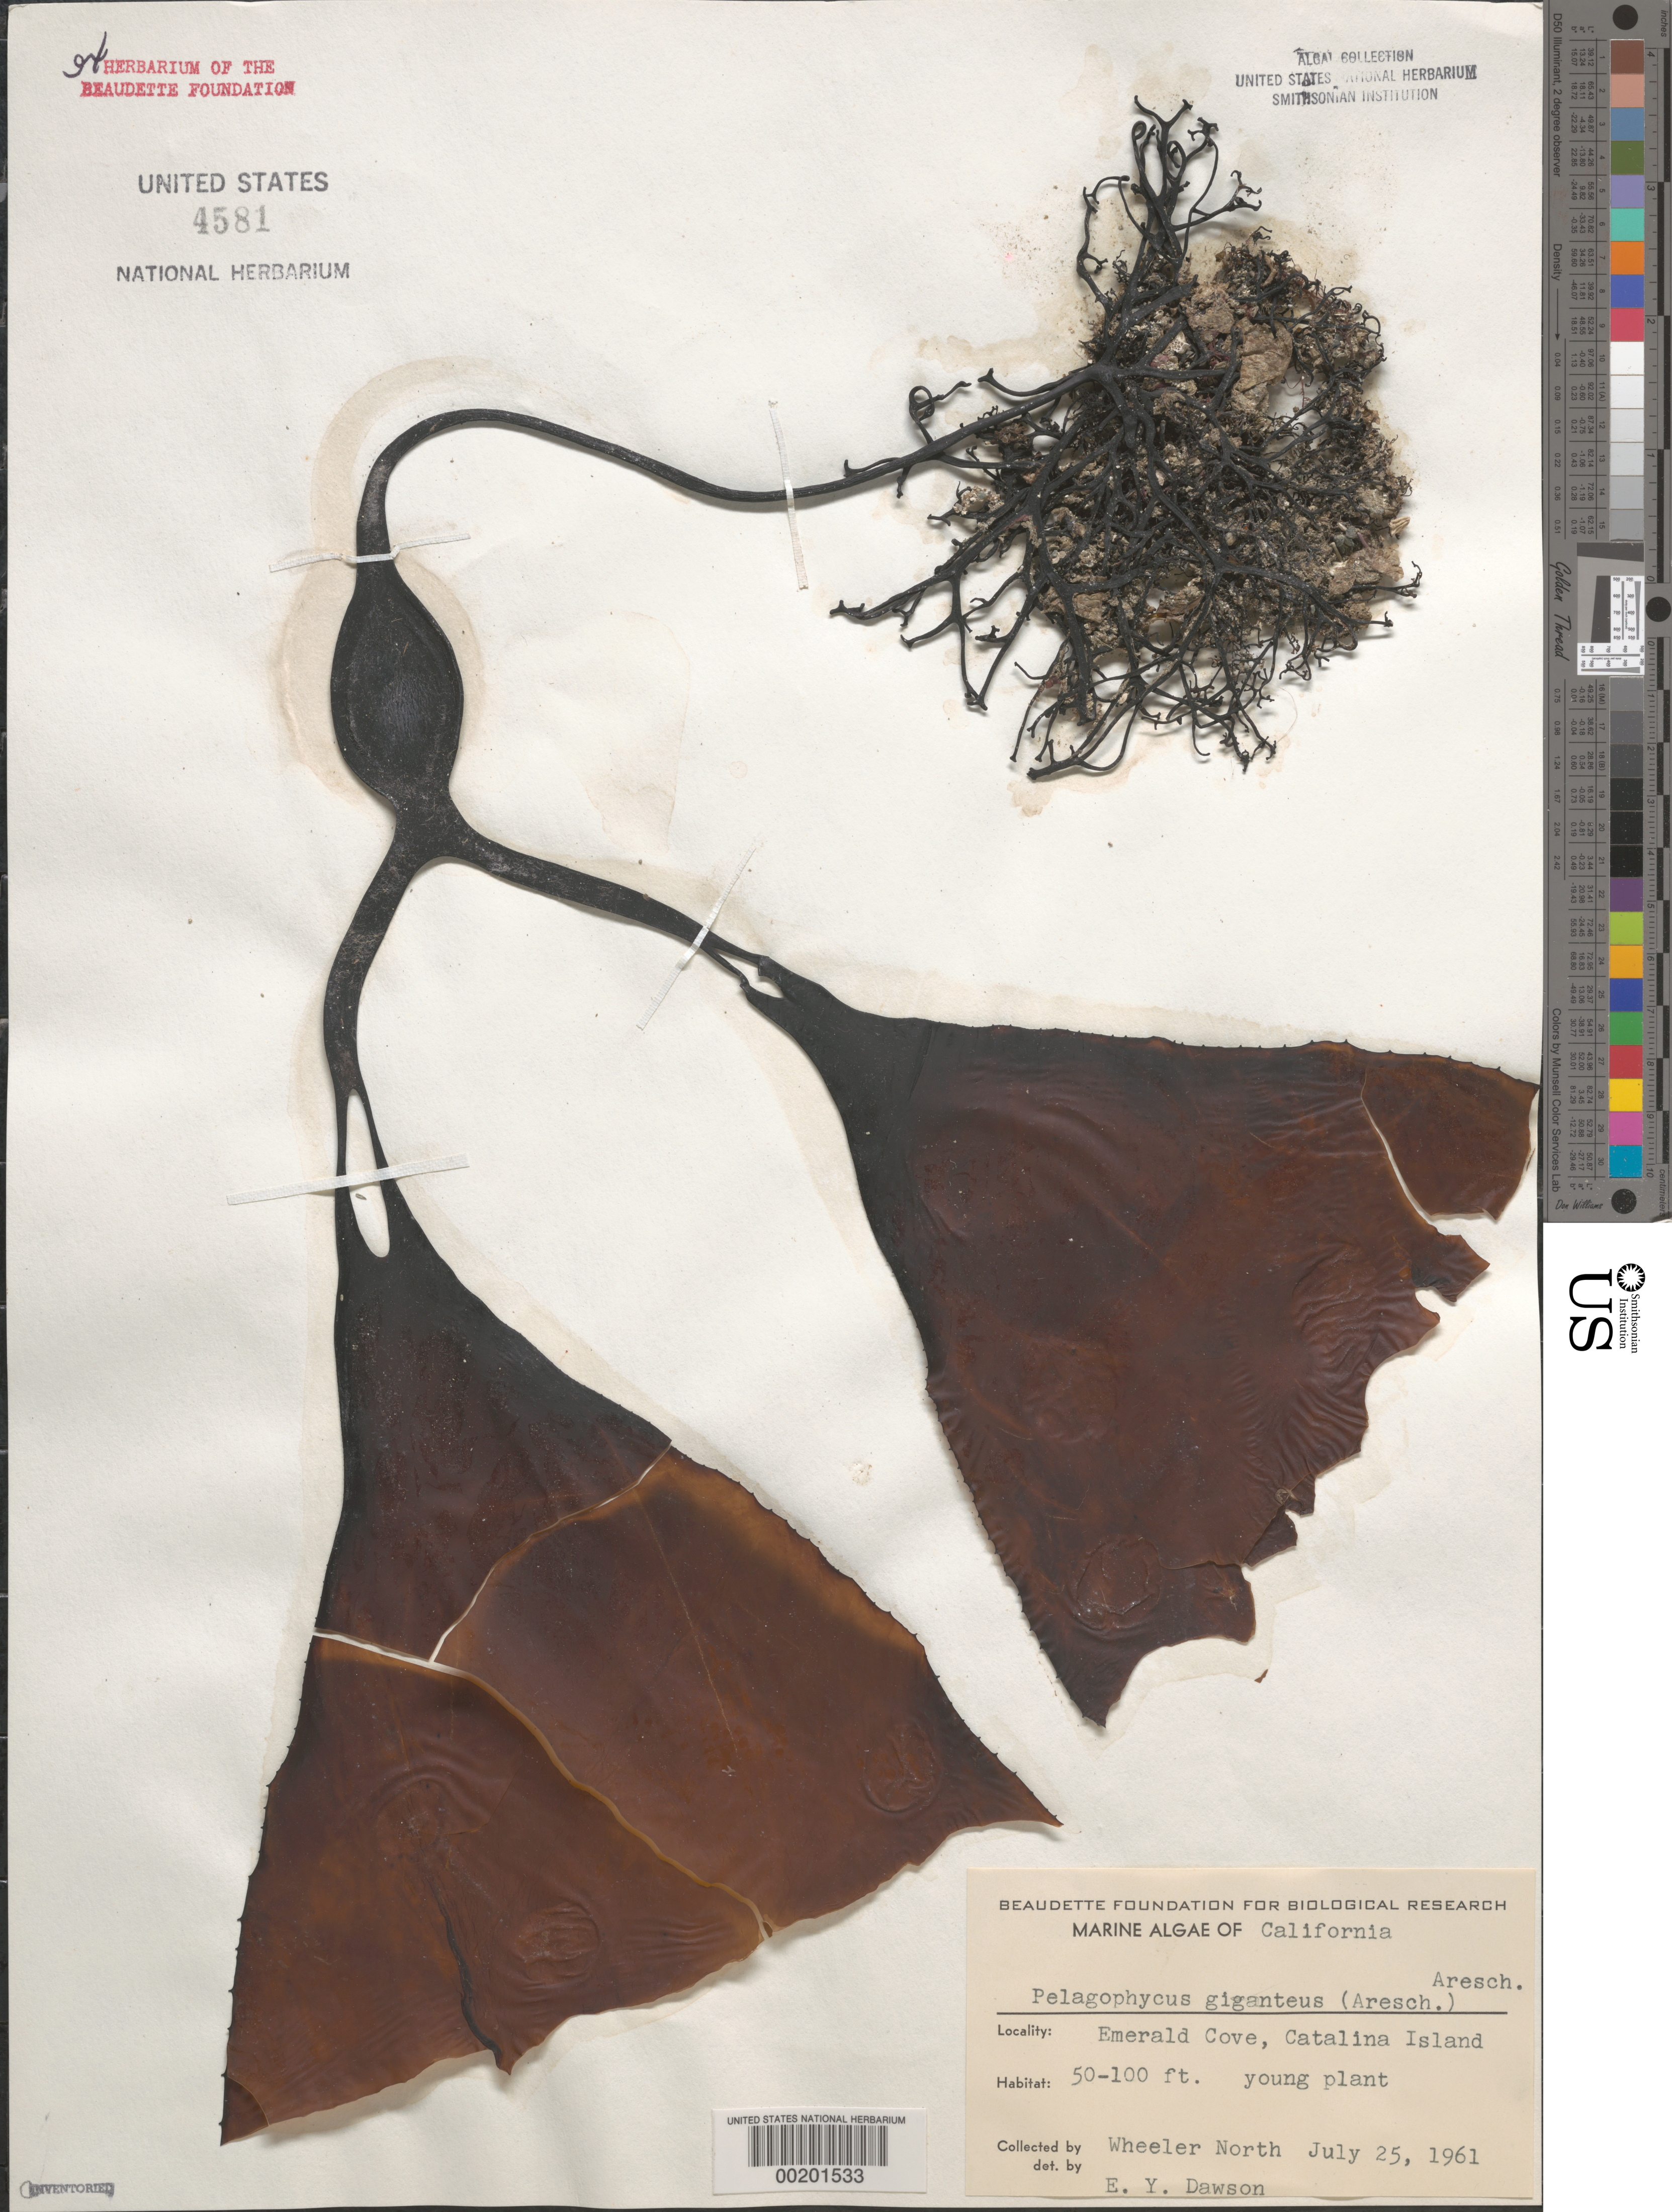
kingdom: Chromista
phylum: Ochrophyta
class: Phaeophyceae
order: Laminariales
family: Laminariaceae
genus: Pelagophycus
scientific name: Pelagophycus porra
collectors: W. North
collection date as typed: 25 Jul 1961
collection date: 1961-07-25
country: United States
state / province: California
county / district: Los Angeles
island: Santa Catalina Island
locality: Emerald Cove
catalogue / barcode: US 4581